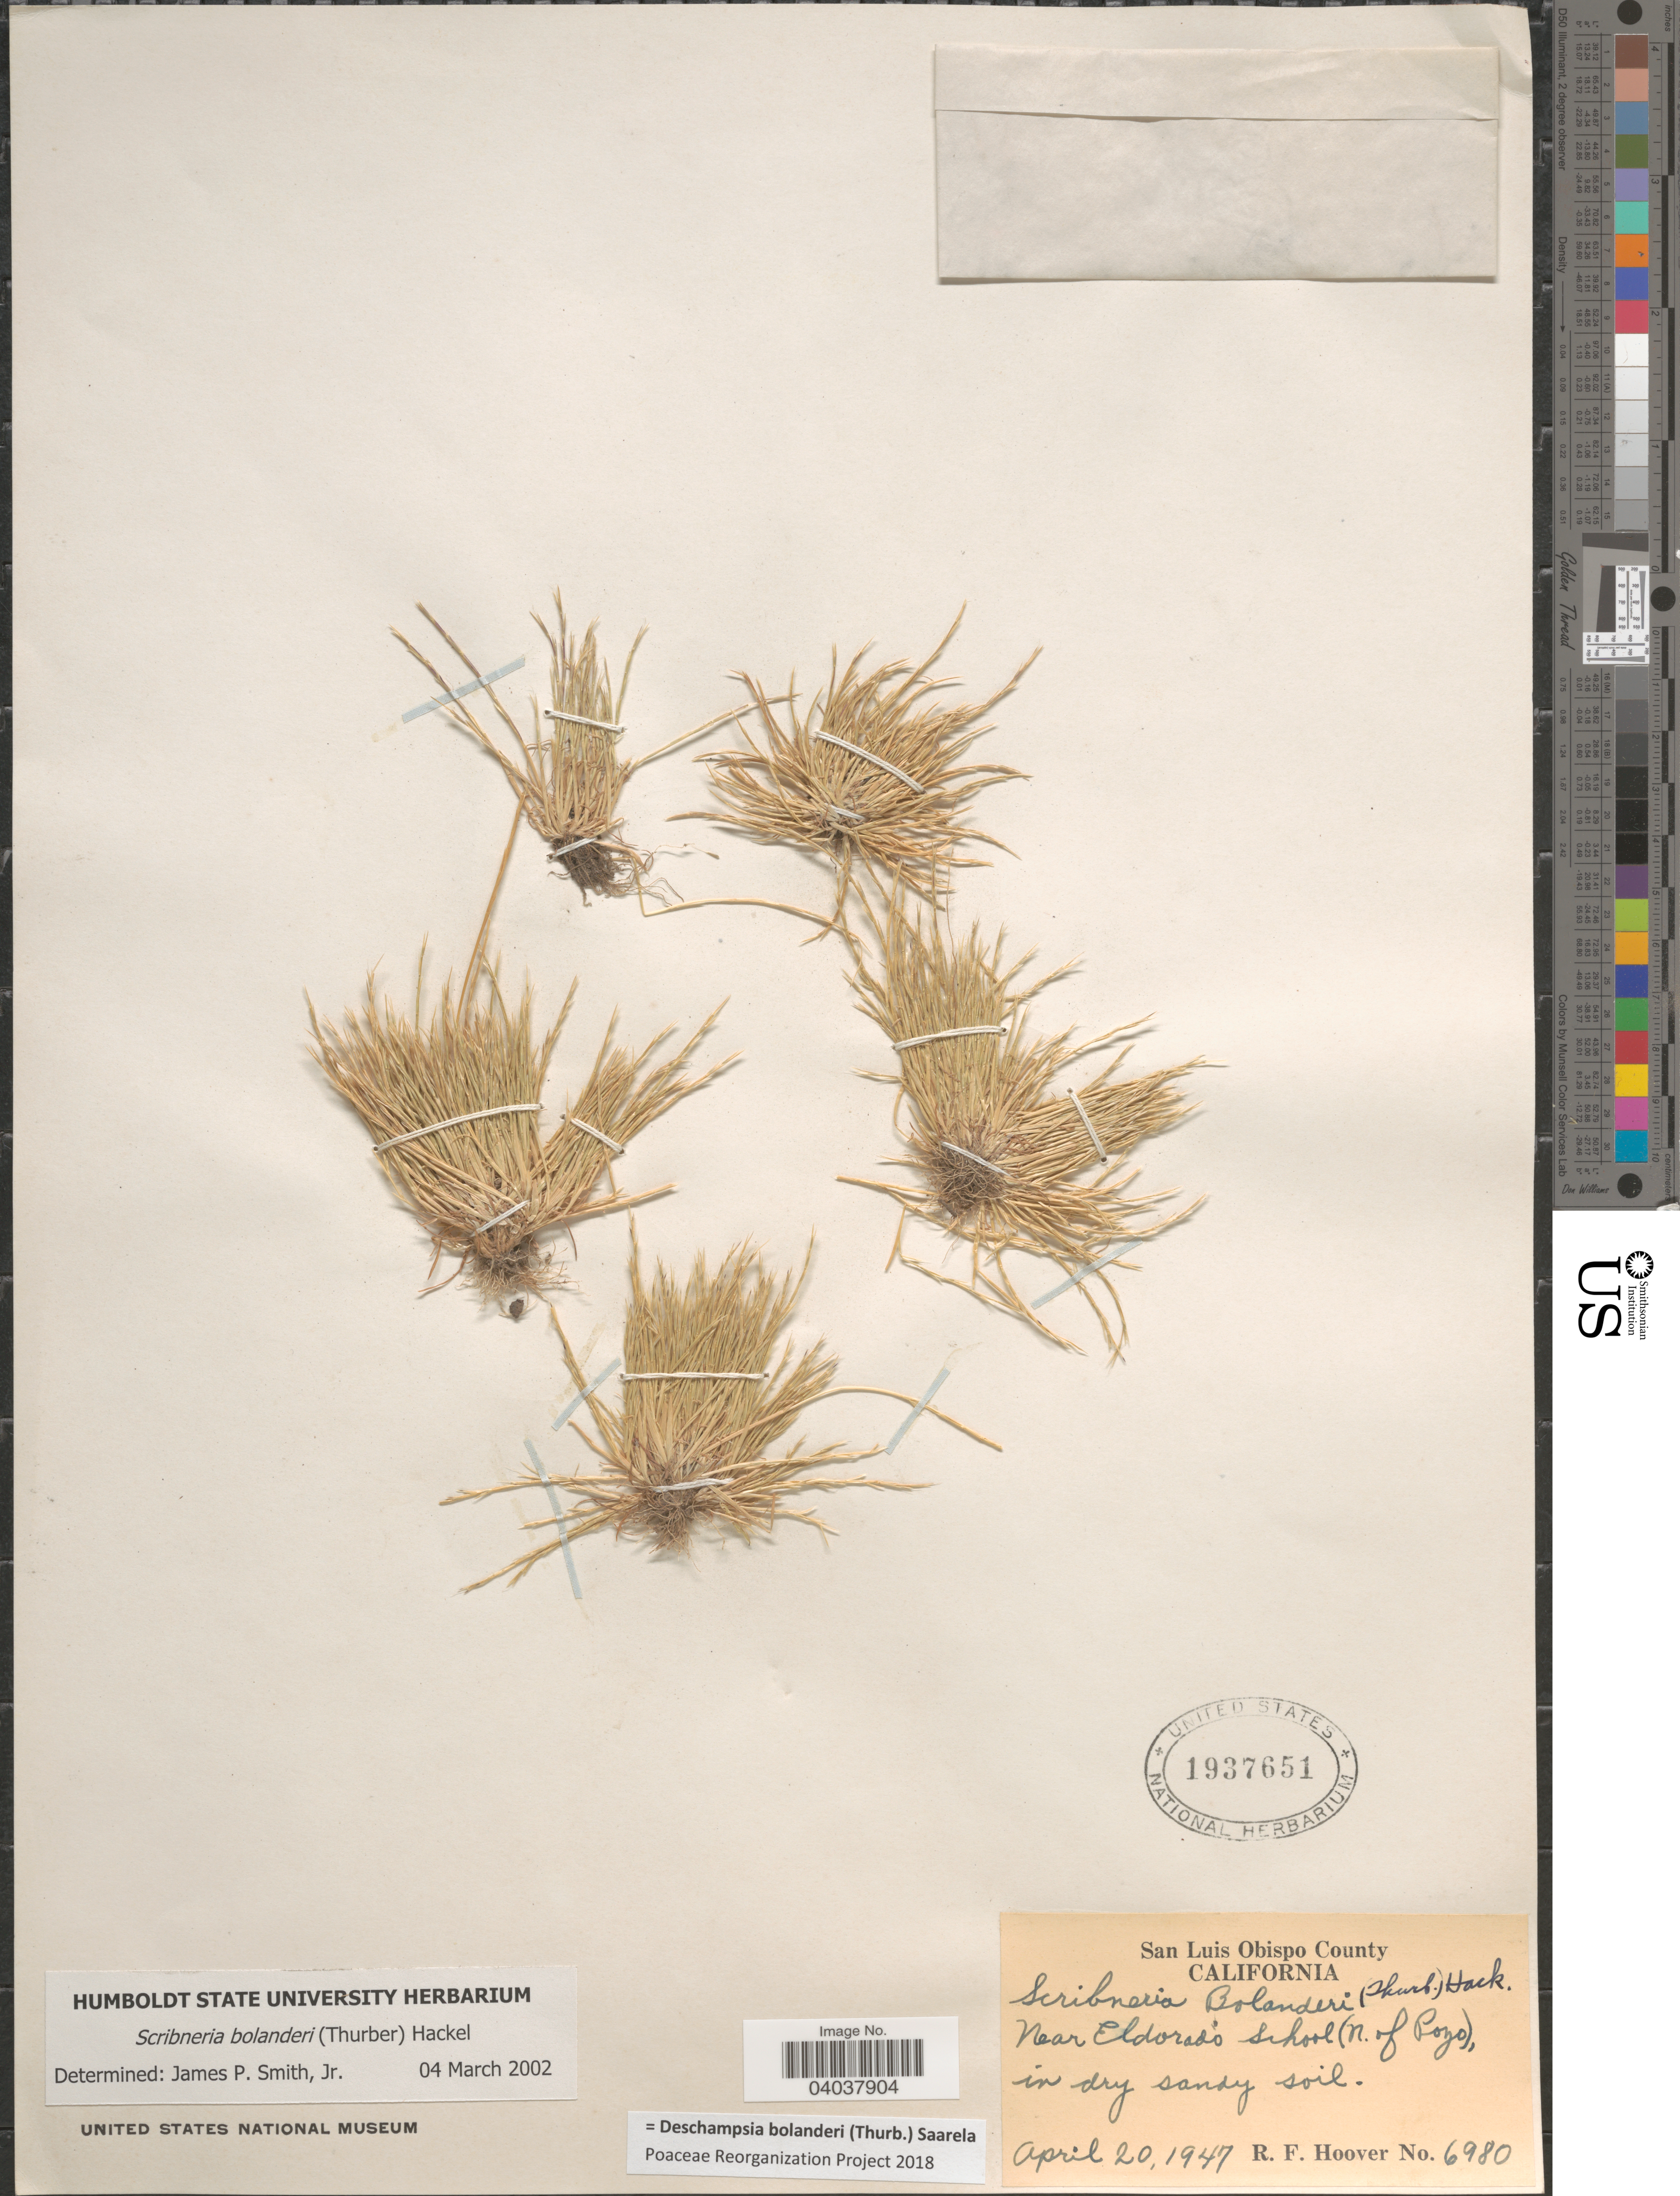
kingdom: Plantae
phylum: Tracheophyta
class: Liliopsida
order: Poales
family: Poaceae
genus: Deschampsia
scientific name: Deschampsia bolanderi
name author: (Thurb.) Saarela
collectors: R. F. Hoover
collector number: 6980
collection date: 1947-04-20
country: United States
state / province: California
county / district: San Luis Obispo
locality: San Luis Obispo County. Near Eldorado School (N. of Pozo).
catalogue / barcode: US 1937651